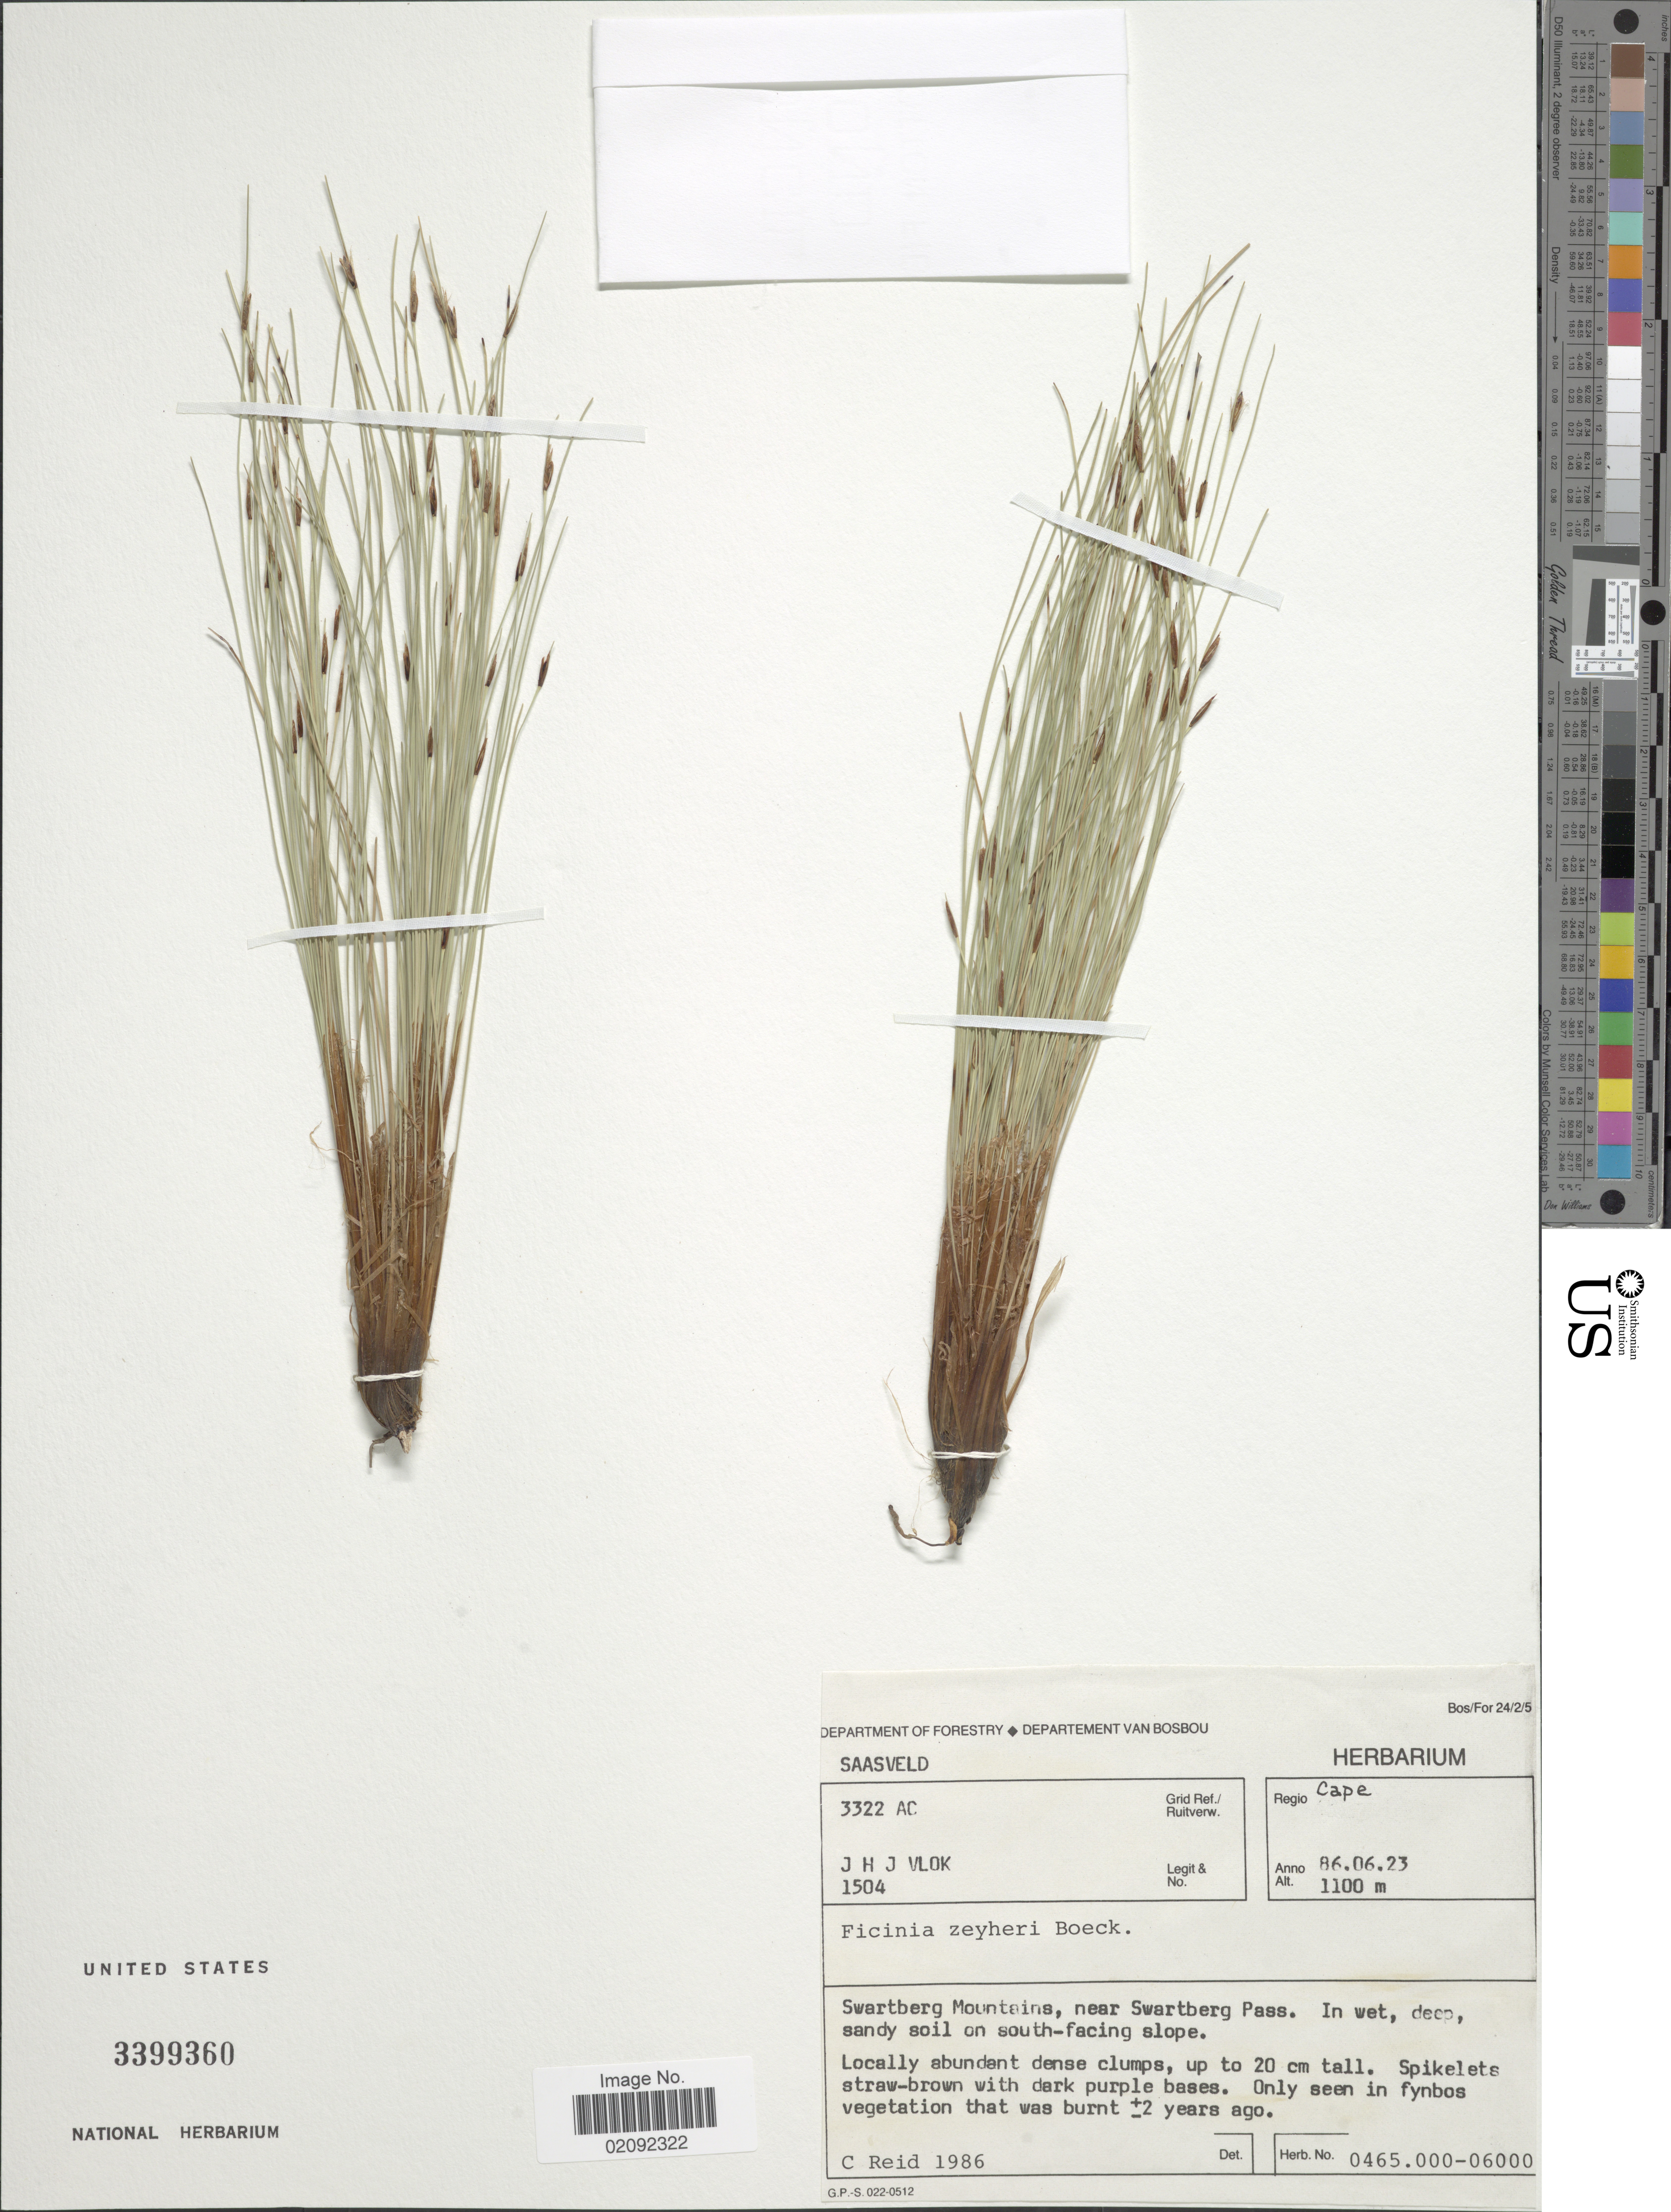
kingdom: Plantae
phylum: Tracheophyta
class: Liliopsida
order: Poales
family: Cyperaceae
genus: Ficinia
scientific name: Ficinia zeyheri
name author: Boeckeler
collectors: J. H. J. Vlok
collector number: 1504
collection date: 1986-06-23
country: South Africa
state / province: Western Cape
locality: Regio Cape, Swartberg Mountains, near Swartberg Pass.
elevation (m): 1100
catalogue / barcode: US 3399360